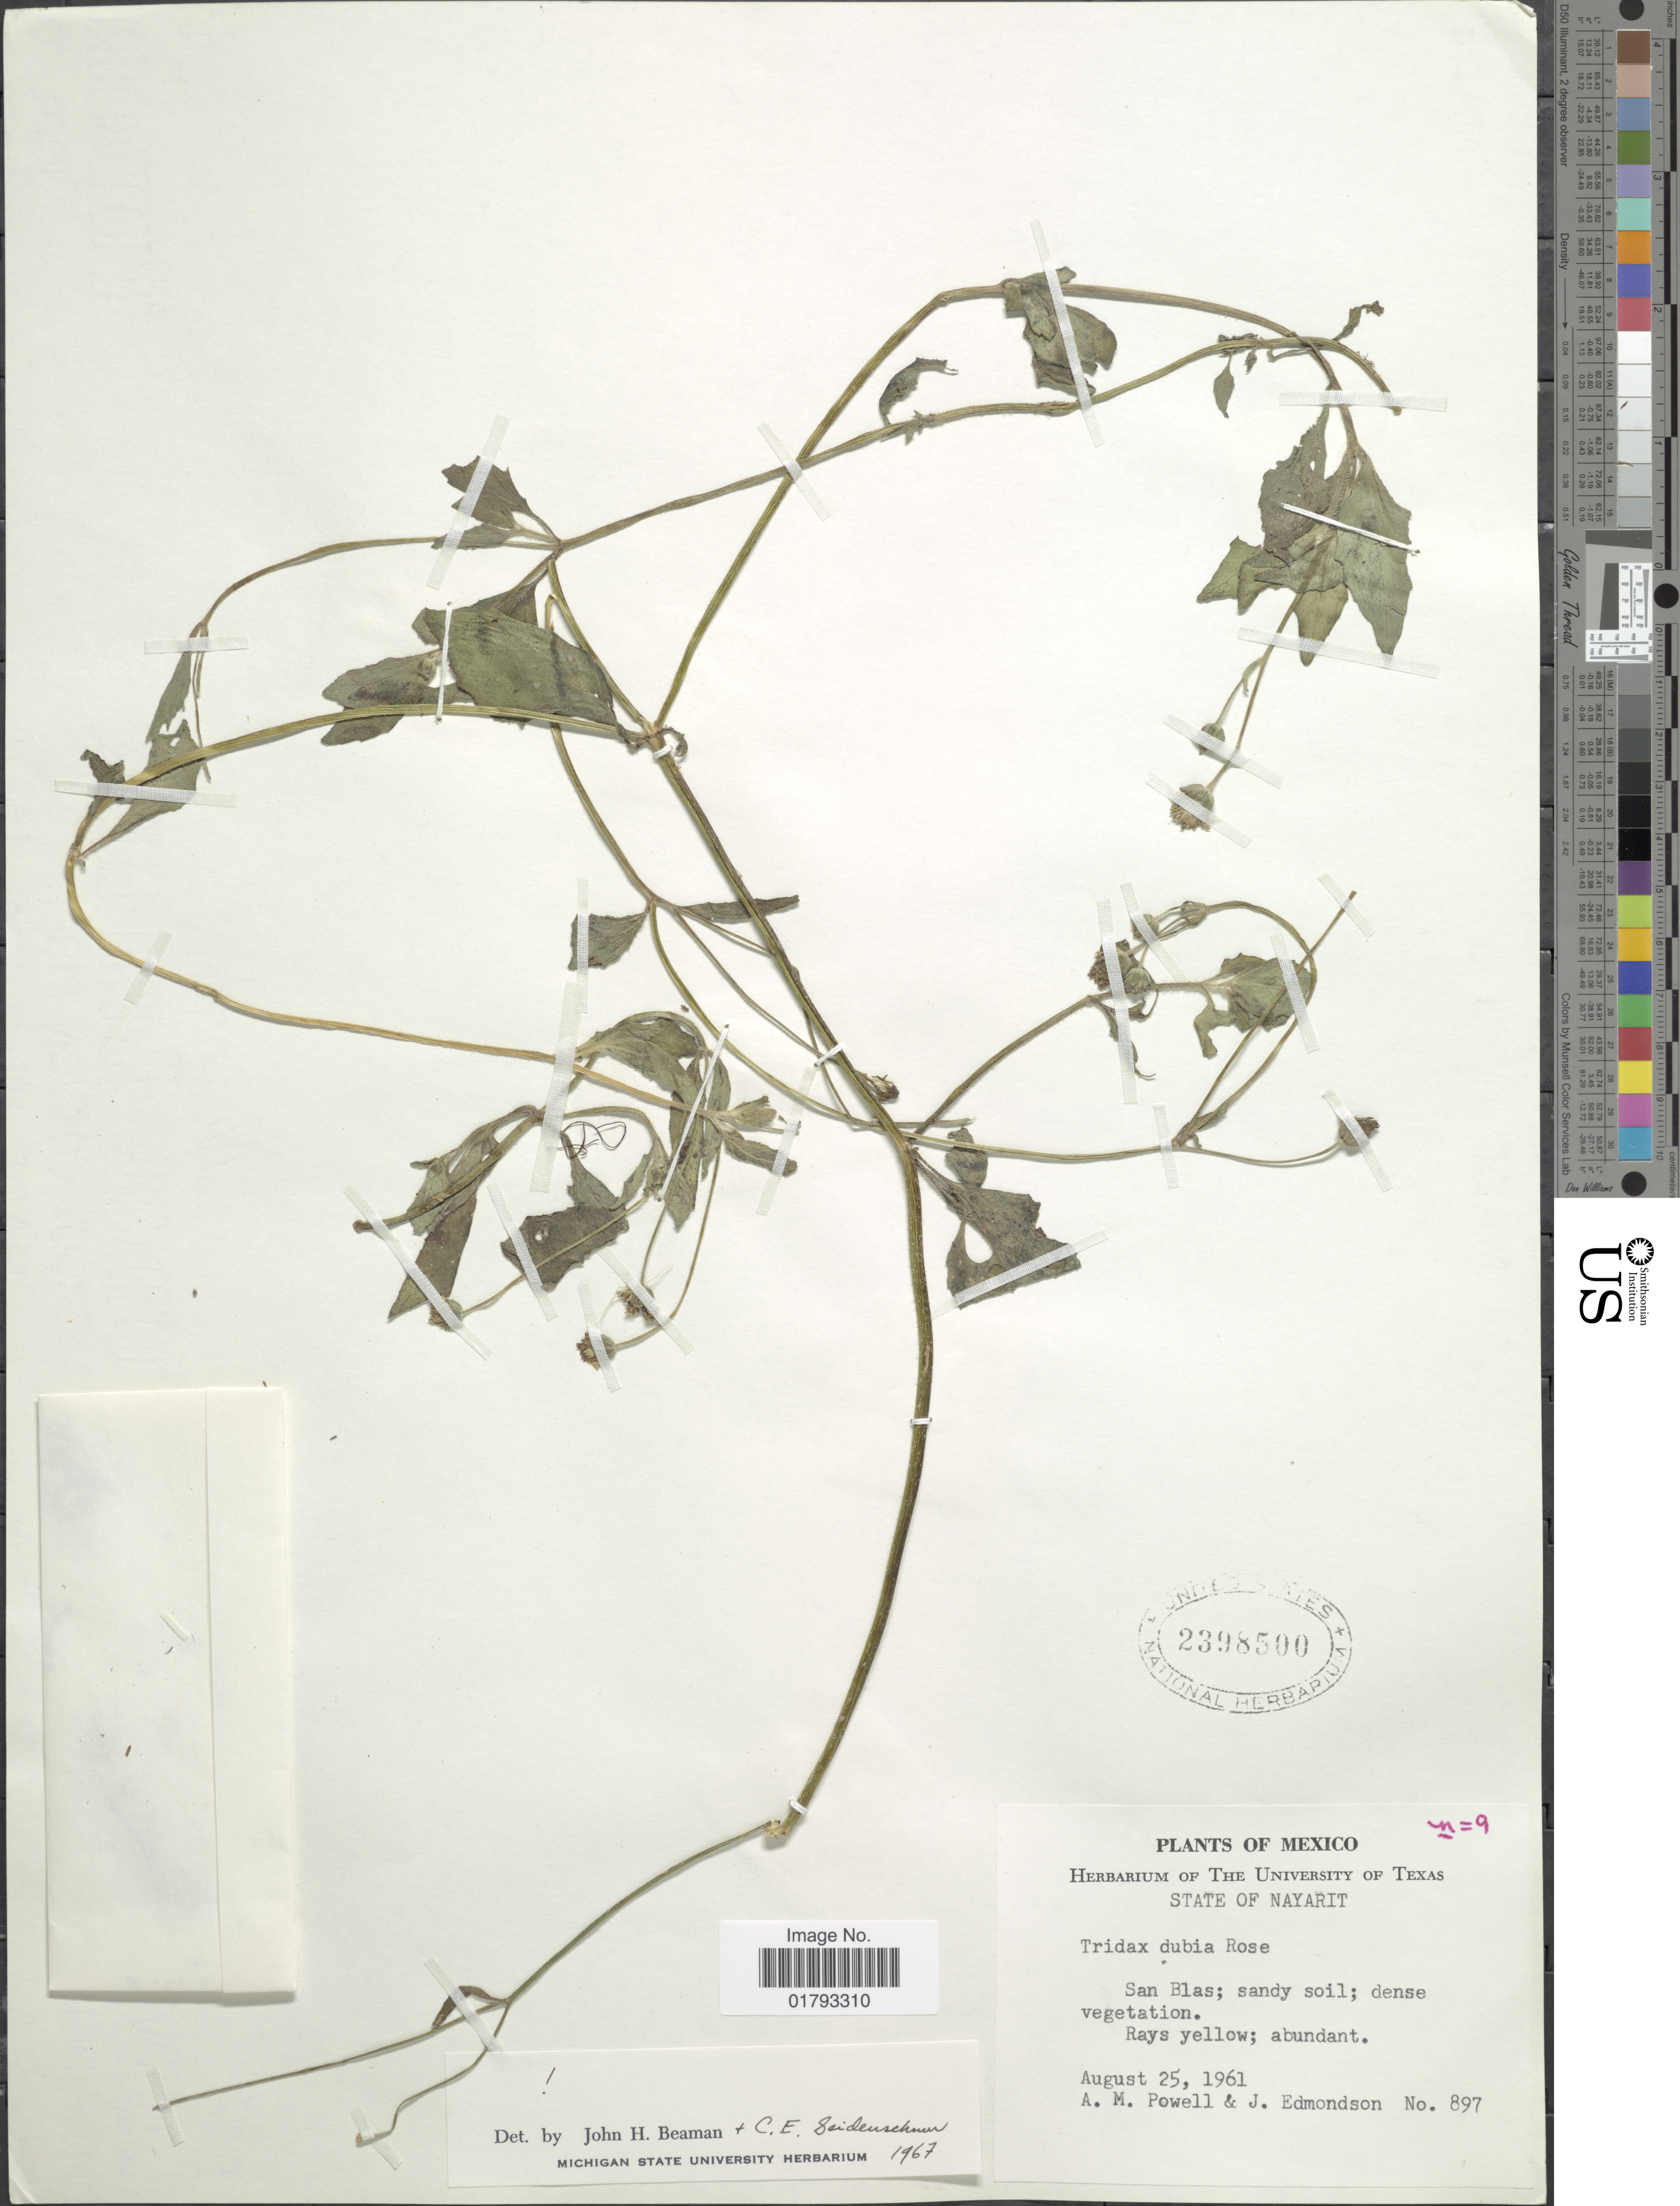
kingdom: Plantae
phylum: Tracheophyta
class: Magnoliopsida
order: Asterales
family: Asteraceae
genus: Tridax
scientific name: Tridax dubia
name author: Rose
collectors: A. M. Powell & J. Edmondson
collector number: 897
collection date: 1961-08-25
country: Mexico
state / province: Nayarit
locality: State of Nayarit, San Blas: sandy soil.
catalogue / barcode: US 2398500